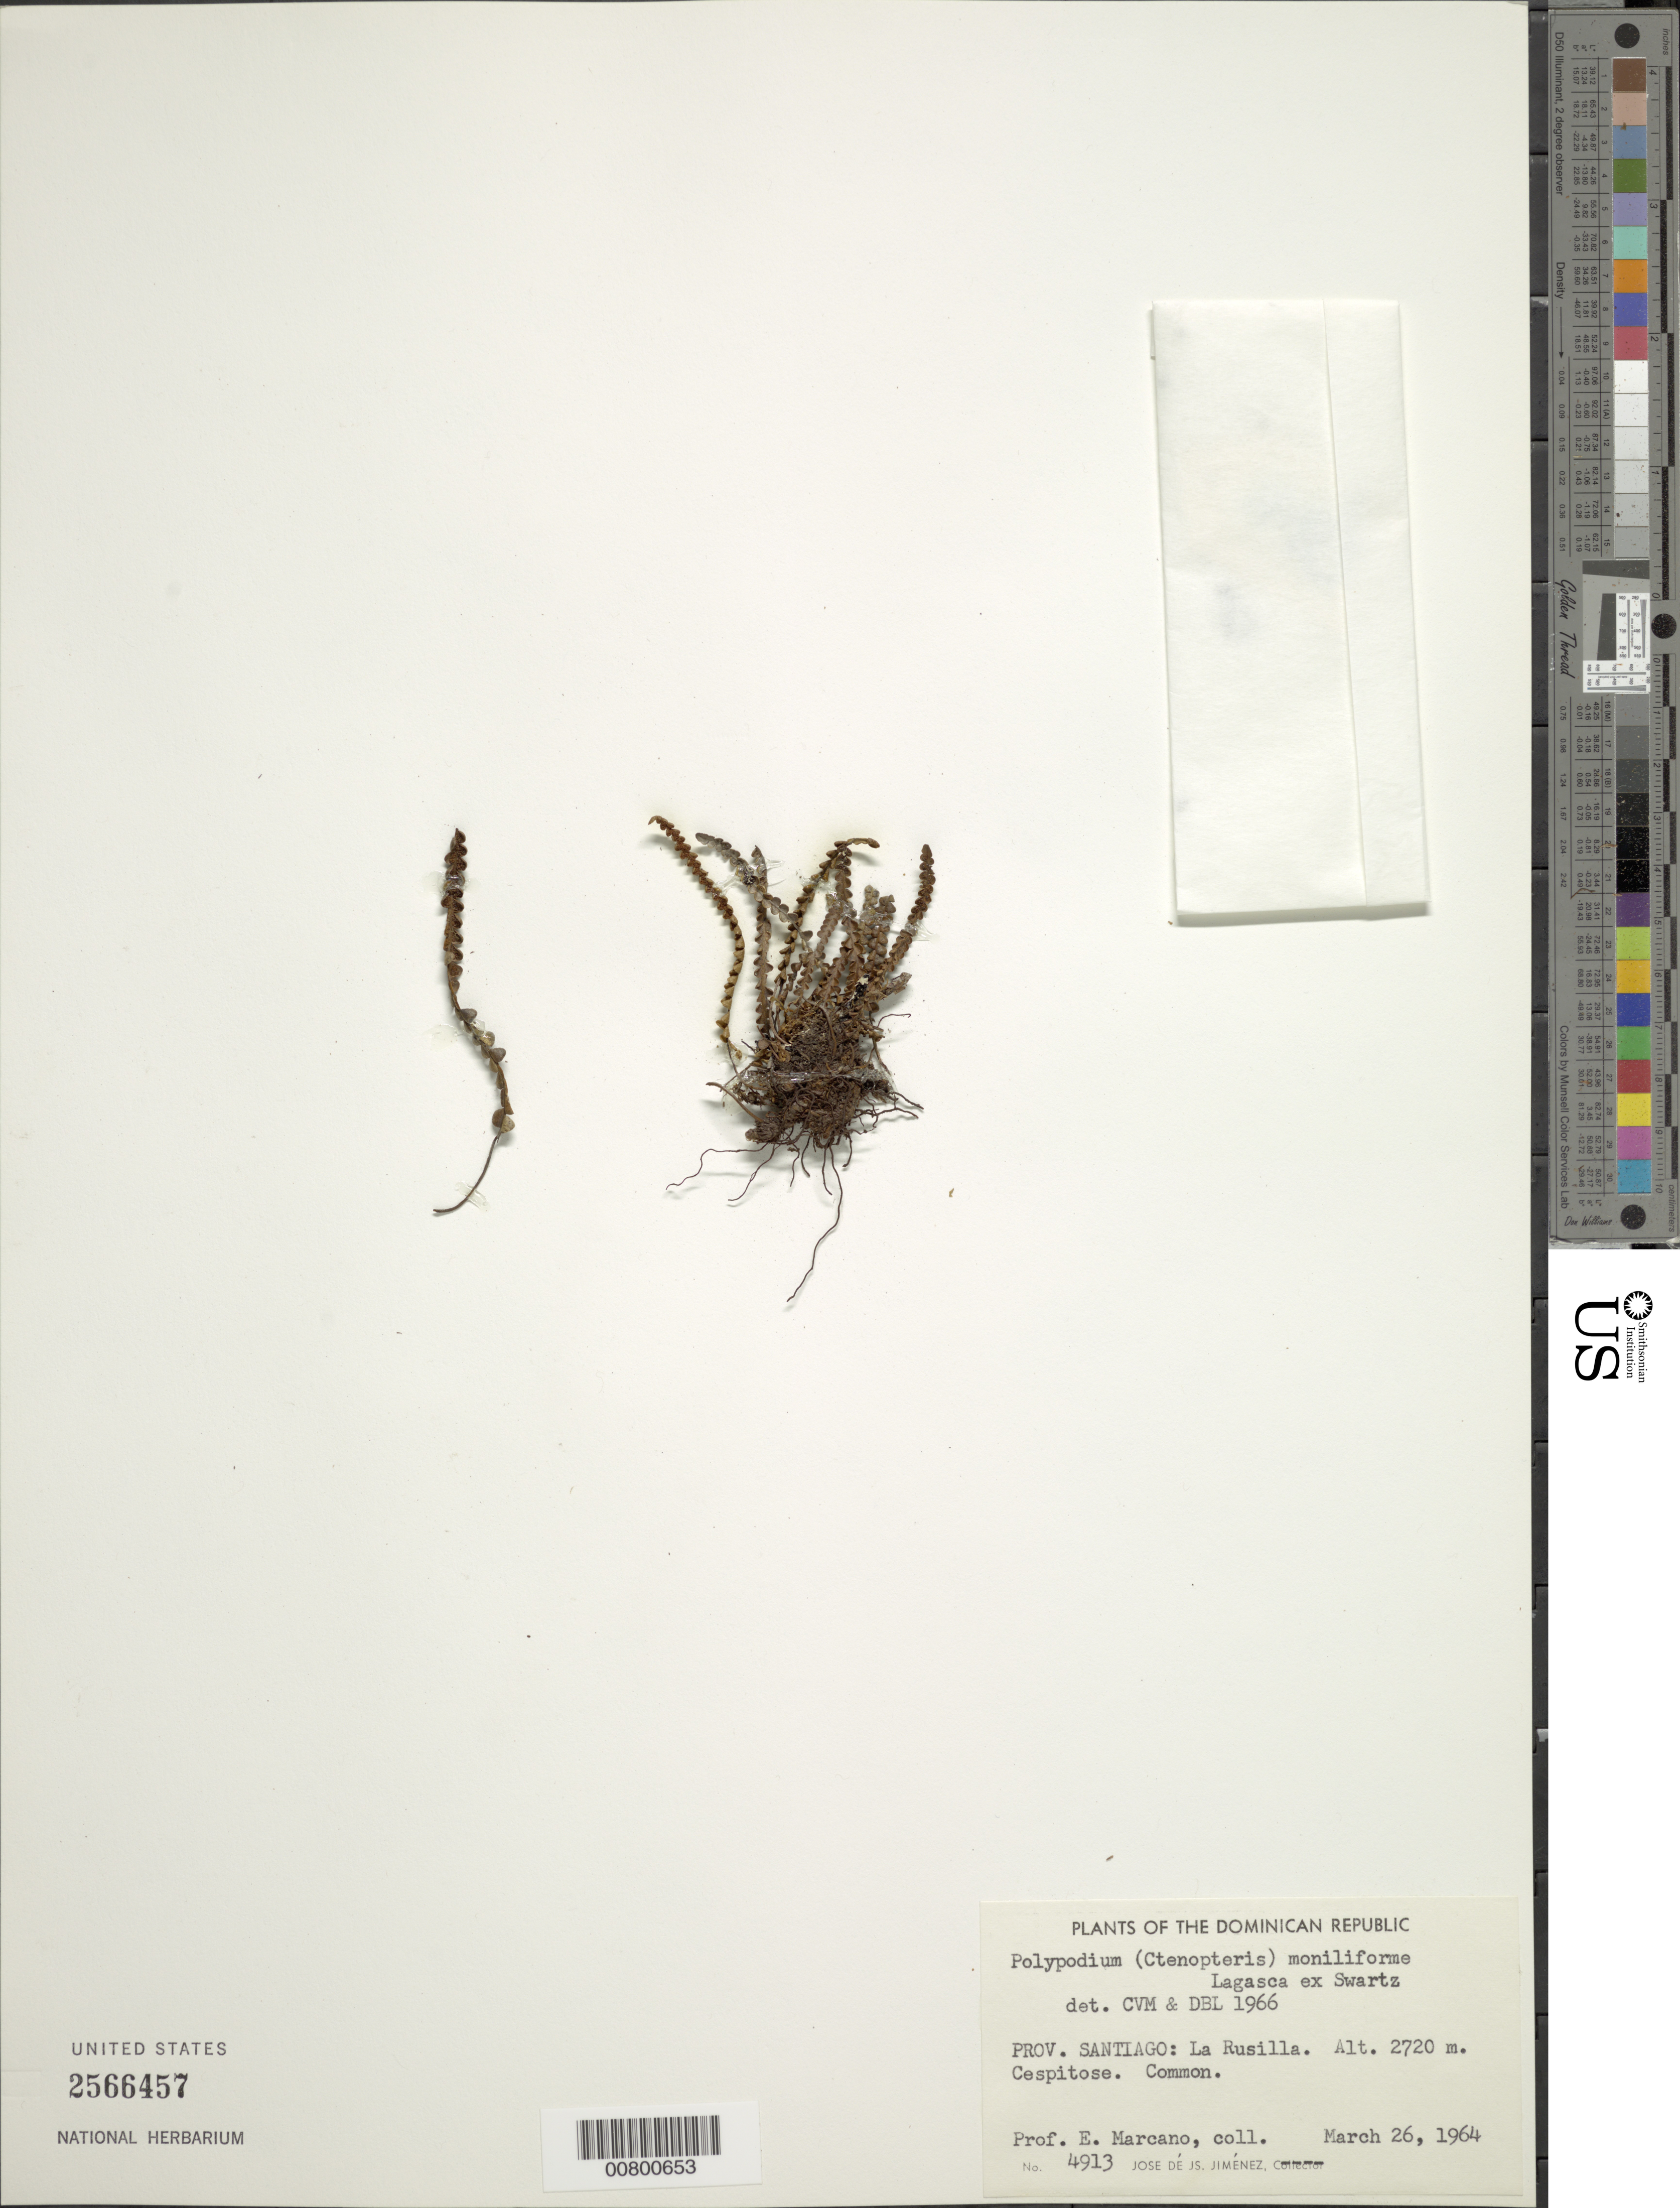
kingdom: Plantae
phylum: Tracheophyta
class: Polypodiopsida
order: Polypodiales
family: Polypodiaceae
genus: Melpomene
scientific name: Melpomene moniliformis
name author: (Lag. ex Sw.) A.R. Sm. & R.C. Moran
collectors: E. J. Marcano F.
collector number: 4913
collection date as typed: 26 Mar 1964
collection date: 1964-03-26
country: Dominican Republic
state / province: Santiago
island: Hispaniola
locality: La rusilla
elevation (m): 2720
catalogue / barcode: US 2566457